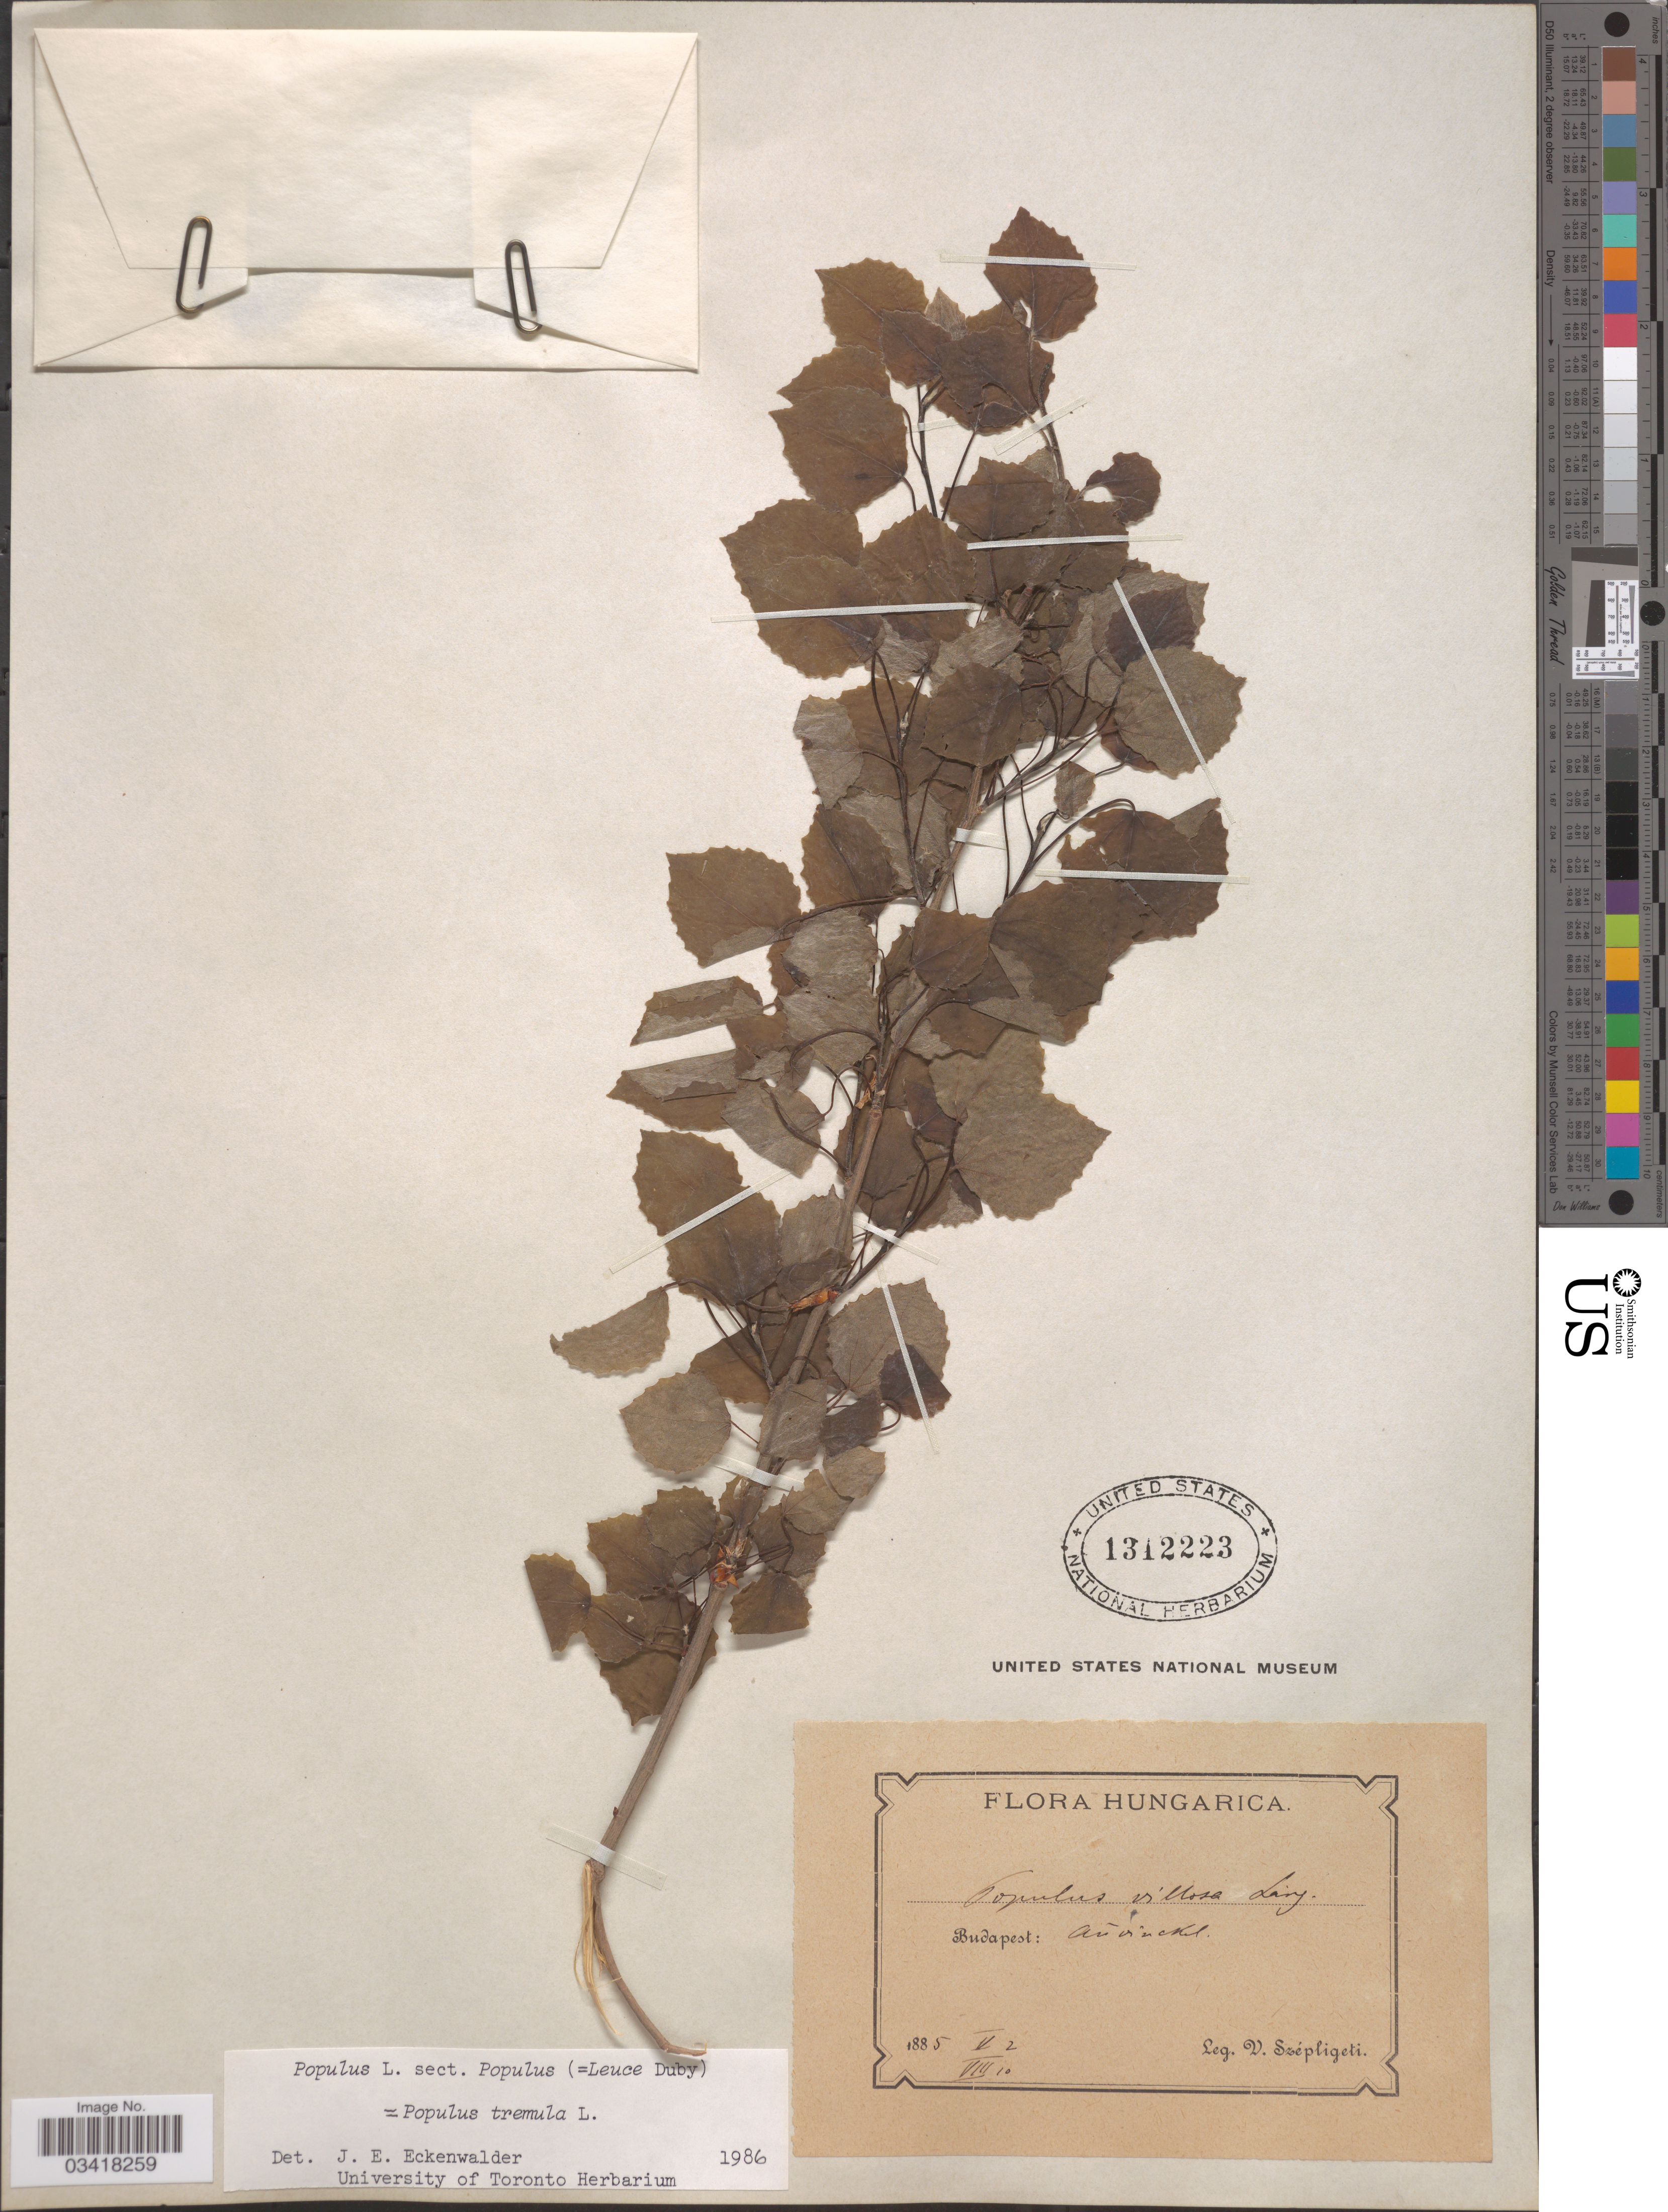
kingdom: Plantae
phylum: Tracheophyta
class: Magnoliopsida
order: Malpighiales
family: Salicaceae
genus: Populus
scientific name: Populus tremula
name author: L.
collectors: W. Szépligeti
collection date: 1885-05-02/1885-08-10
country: Hungary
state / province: Budapest, Capital District of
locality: Budapest: [illegible text]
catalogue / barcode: US 1312223